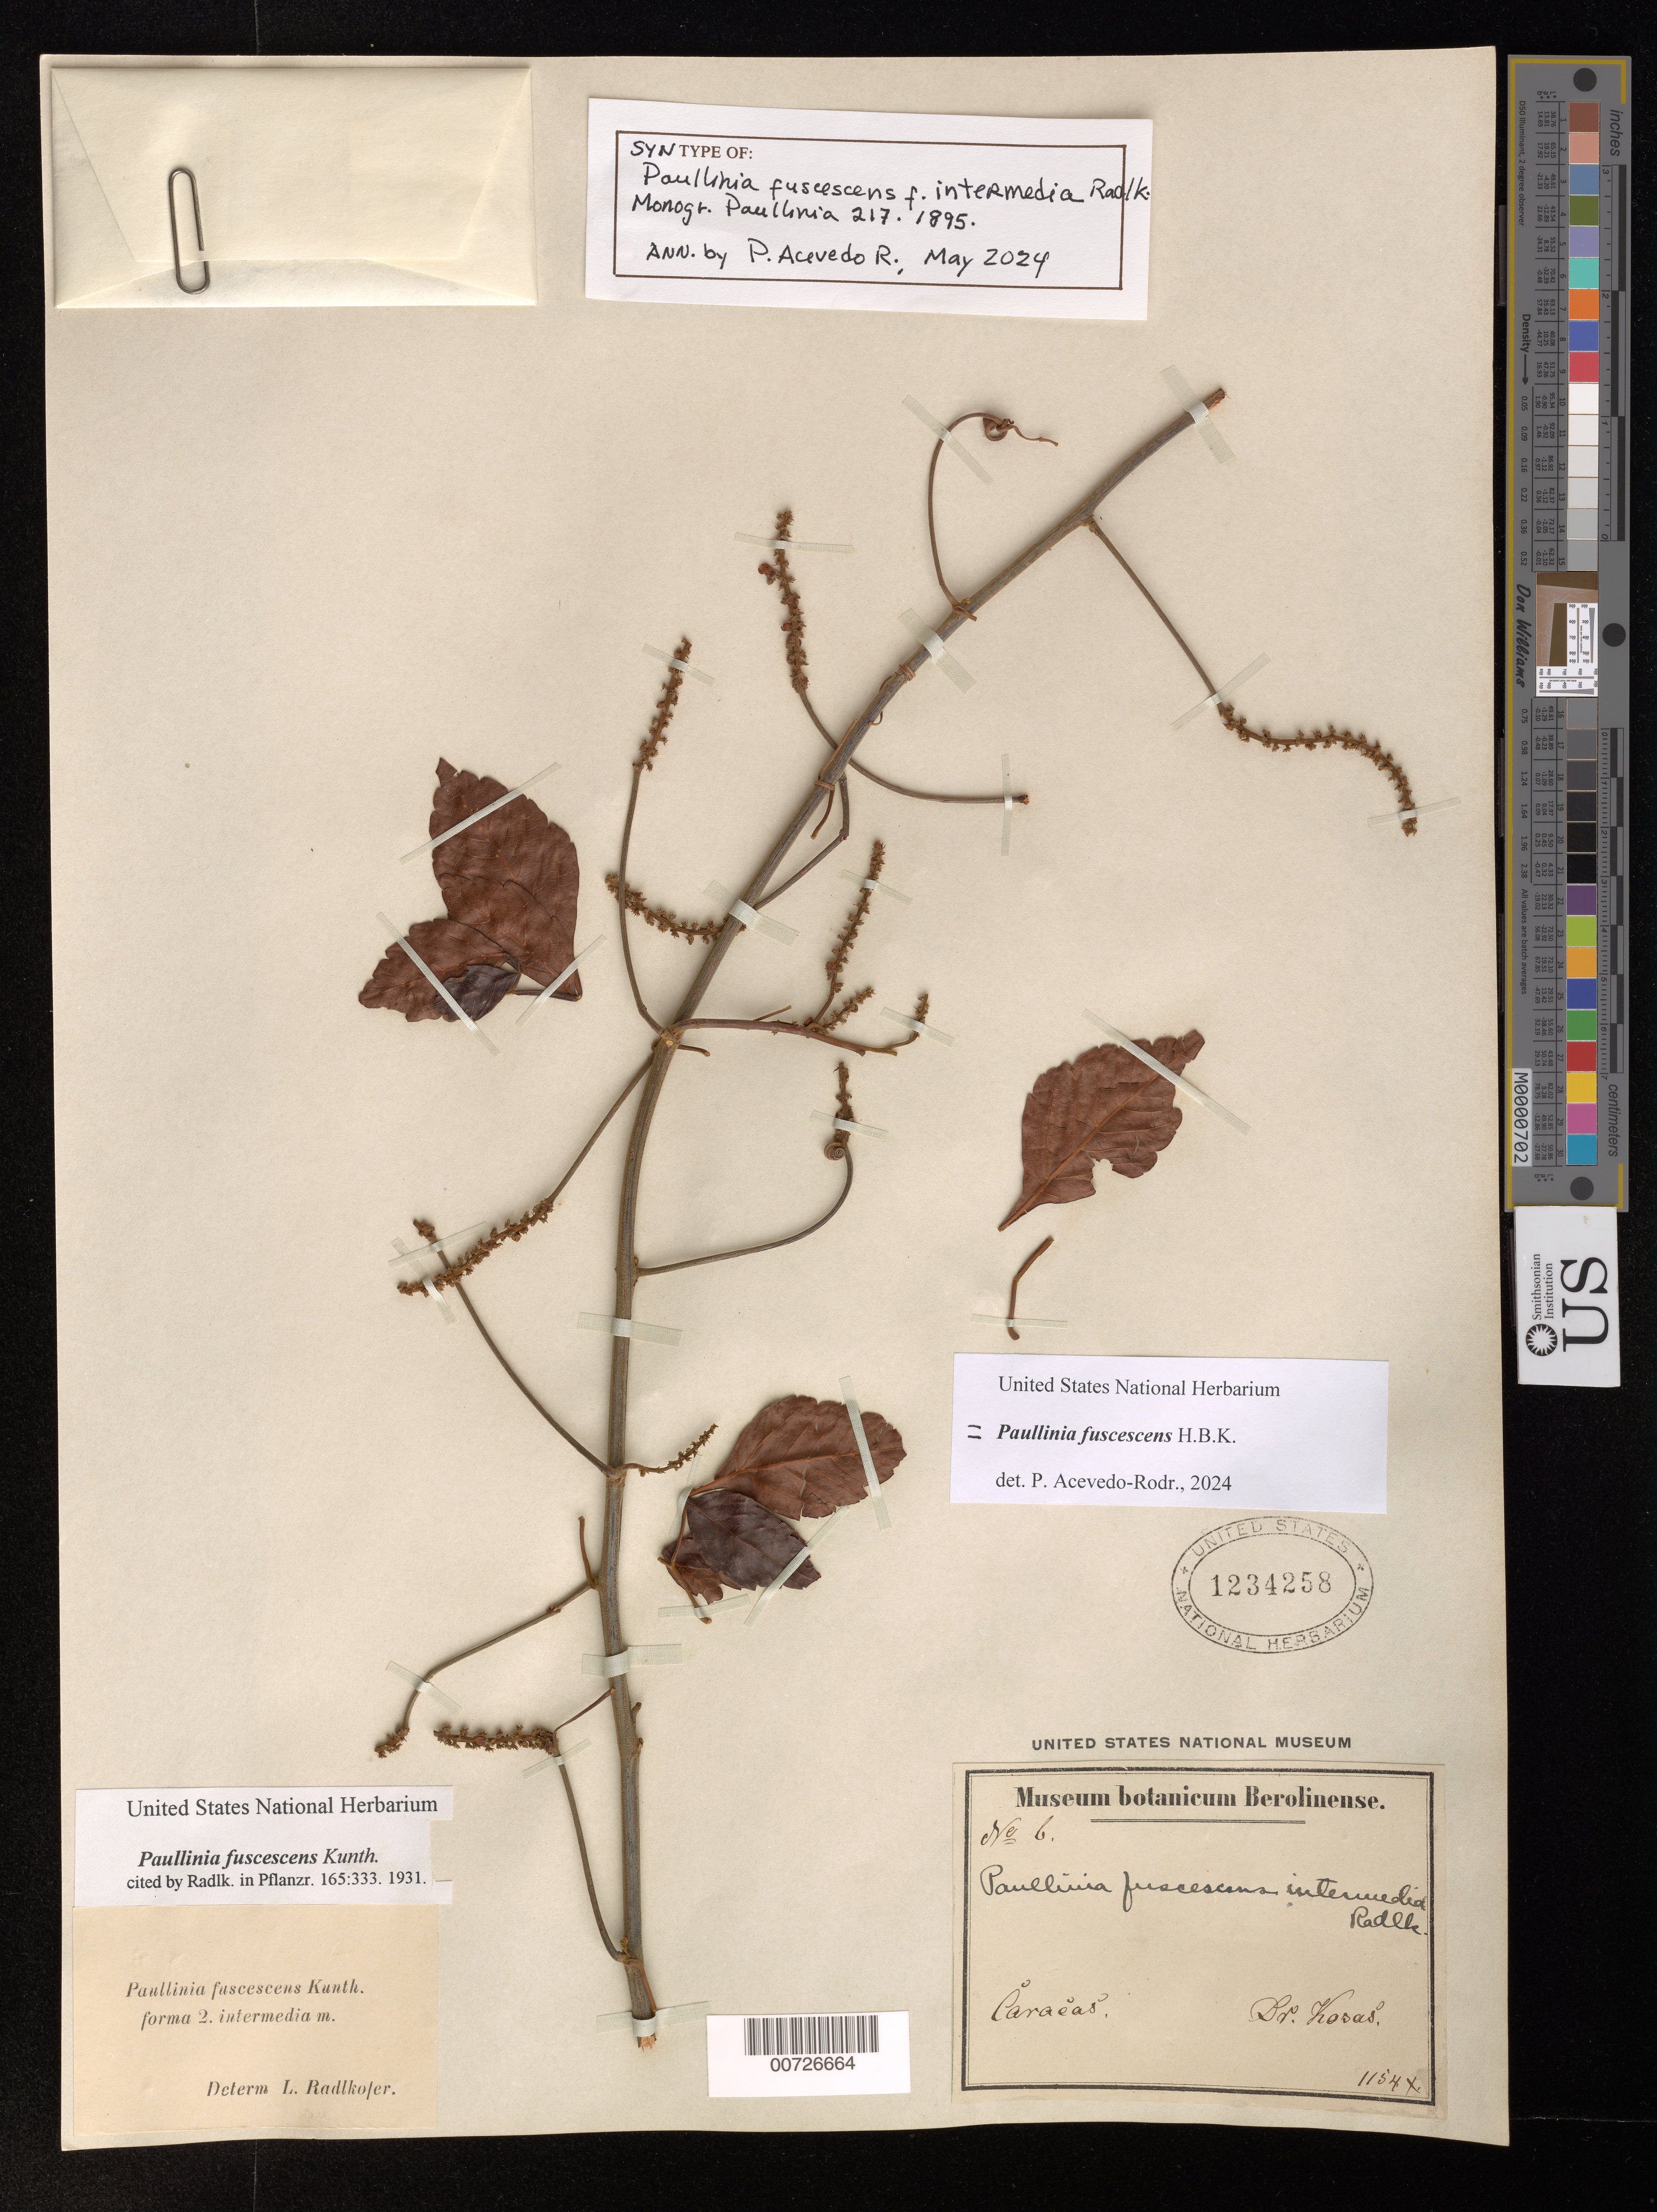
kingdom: Plantae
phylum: Tracheophyta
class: Magnoliopsida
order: Sapindales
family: Sapindaceae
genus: Paullinia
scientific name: Paullinia fuscescens f. intermedia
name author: Radlk.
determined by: Acevedo-Rodríguez, P., (BOT), Smithsonian Institution - National Museum of Natural History (UNITED STATES)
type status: Syntype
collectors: Kosas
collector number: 6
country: Venezuela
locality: Sacupana.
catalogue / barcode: US 1234258